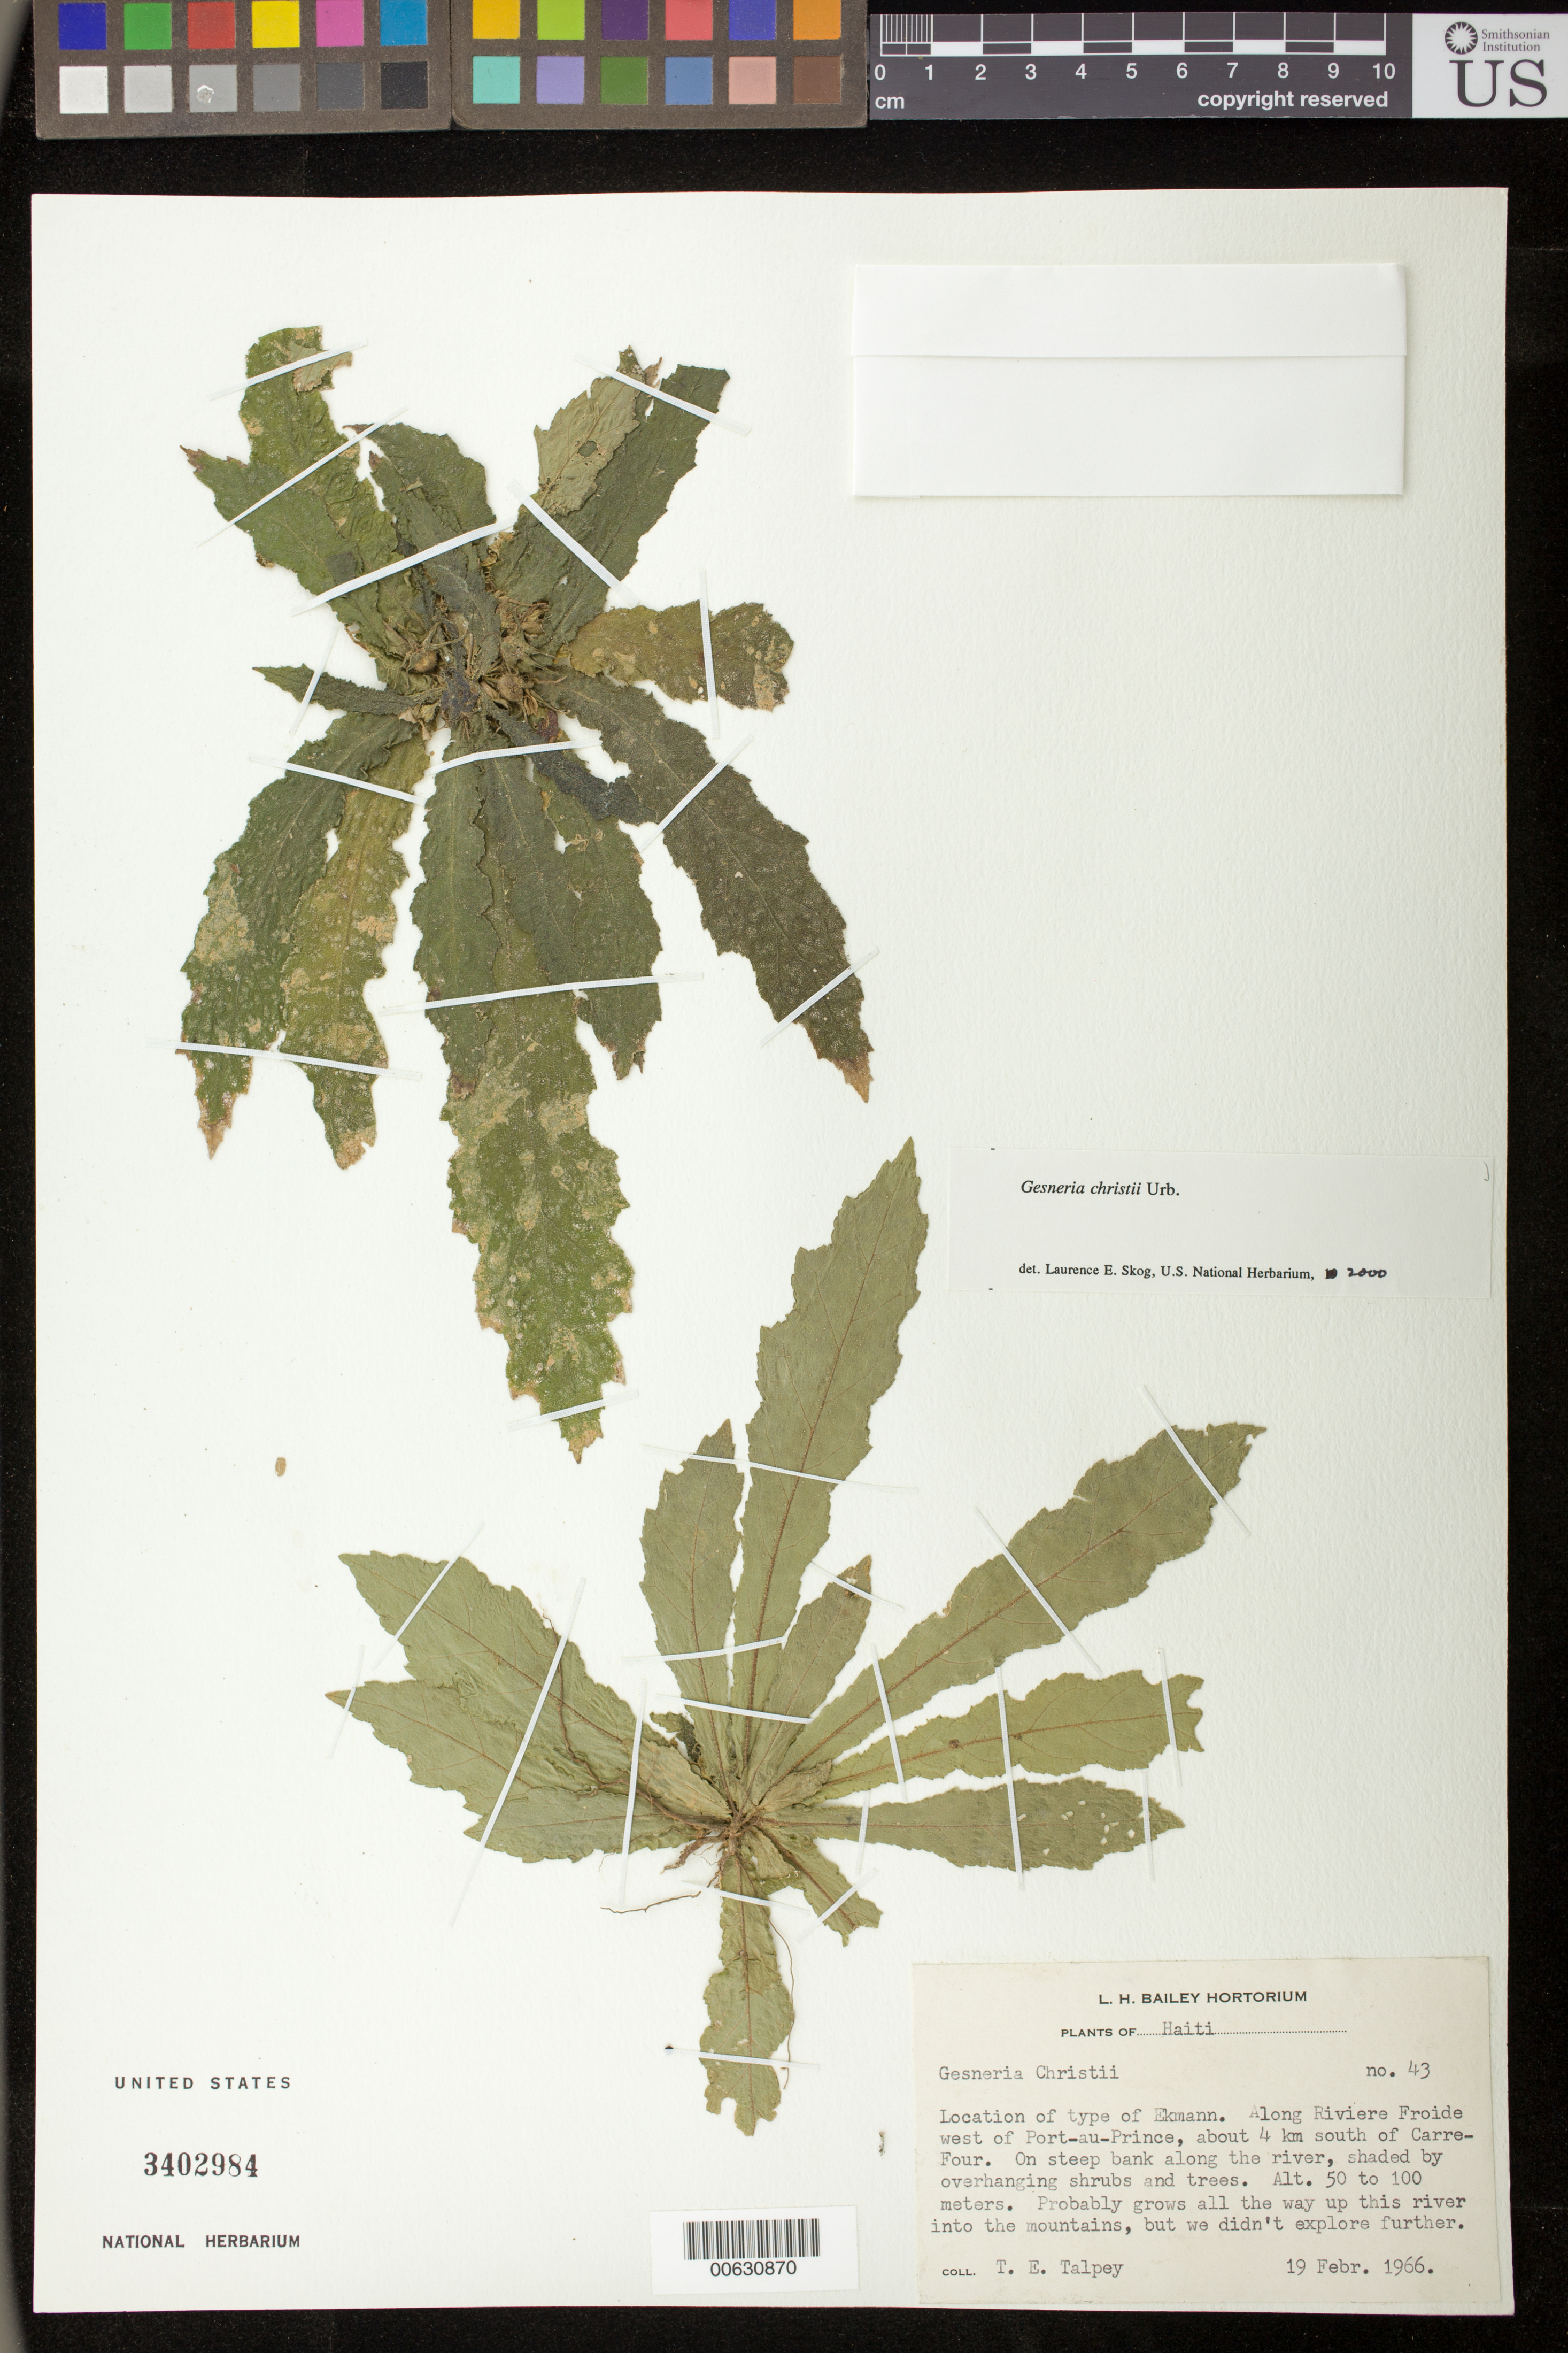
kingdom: Plantae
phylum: Tracheophyta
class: Magnoliopsida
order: Lamiales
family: Gesneriaceae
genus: Gesneria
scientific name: Gesneria christii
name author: Urb.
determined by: Skog, Laurence E.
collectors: T. Talpey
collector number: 43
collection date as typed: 19 Feb 1966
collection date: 1966-02-19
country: Haiti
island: Hispaniola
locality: Along Riviere Froide W of Port-au-Prince, about 5 km S of Carre-Four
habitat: On steep banks along the river, shaded by overhanging shrubs & trees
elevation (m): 50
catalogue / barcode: US 3402984